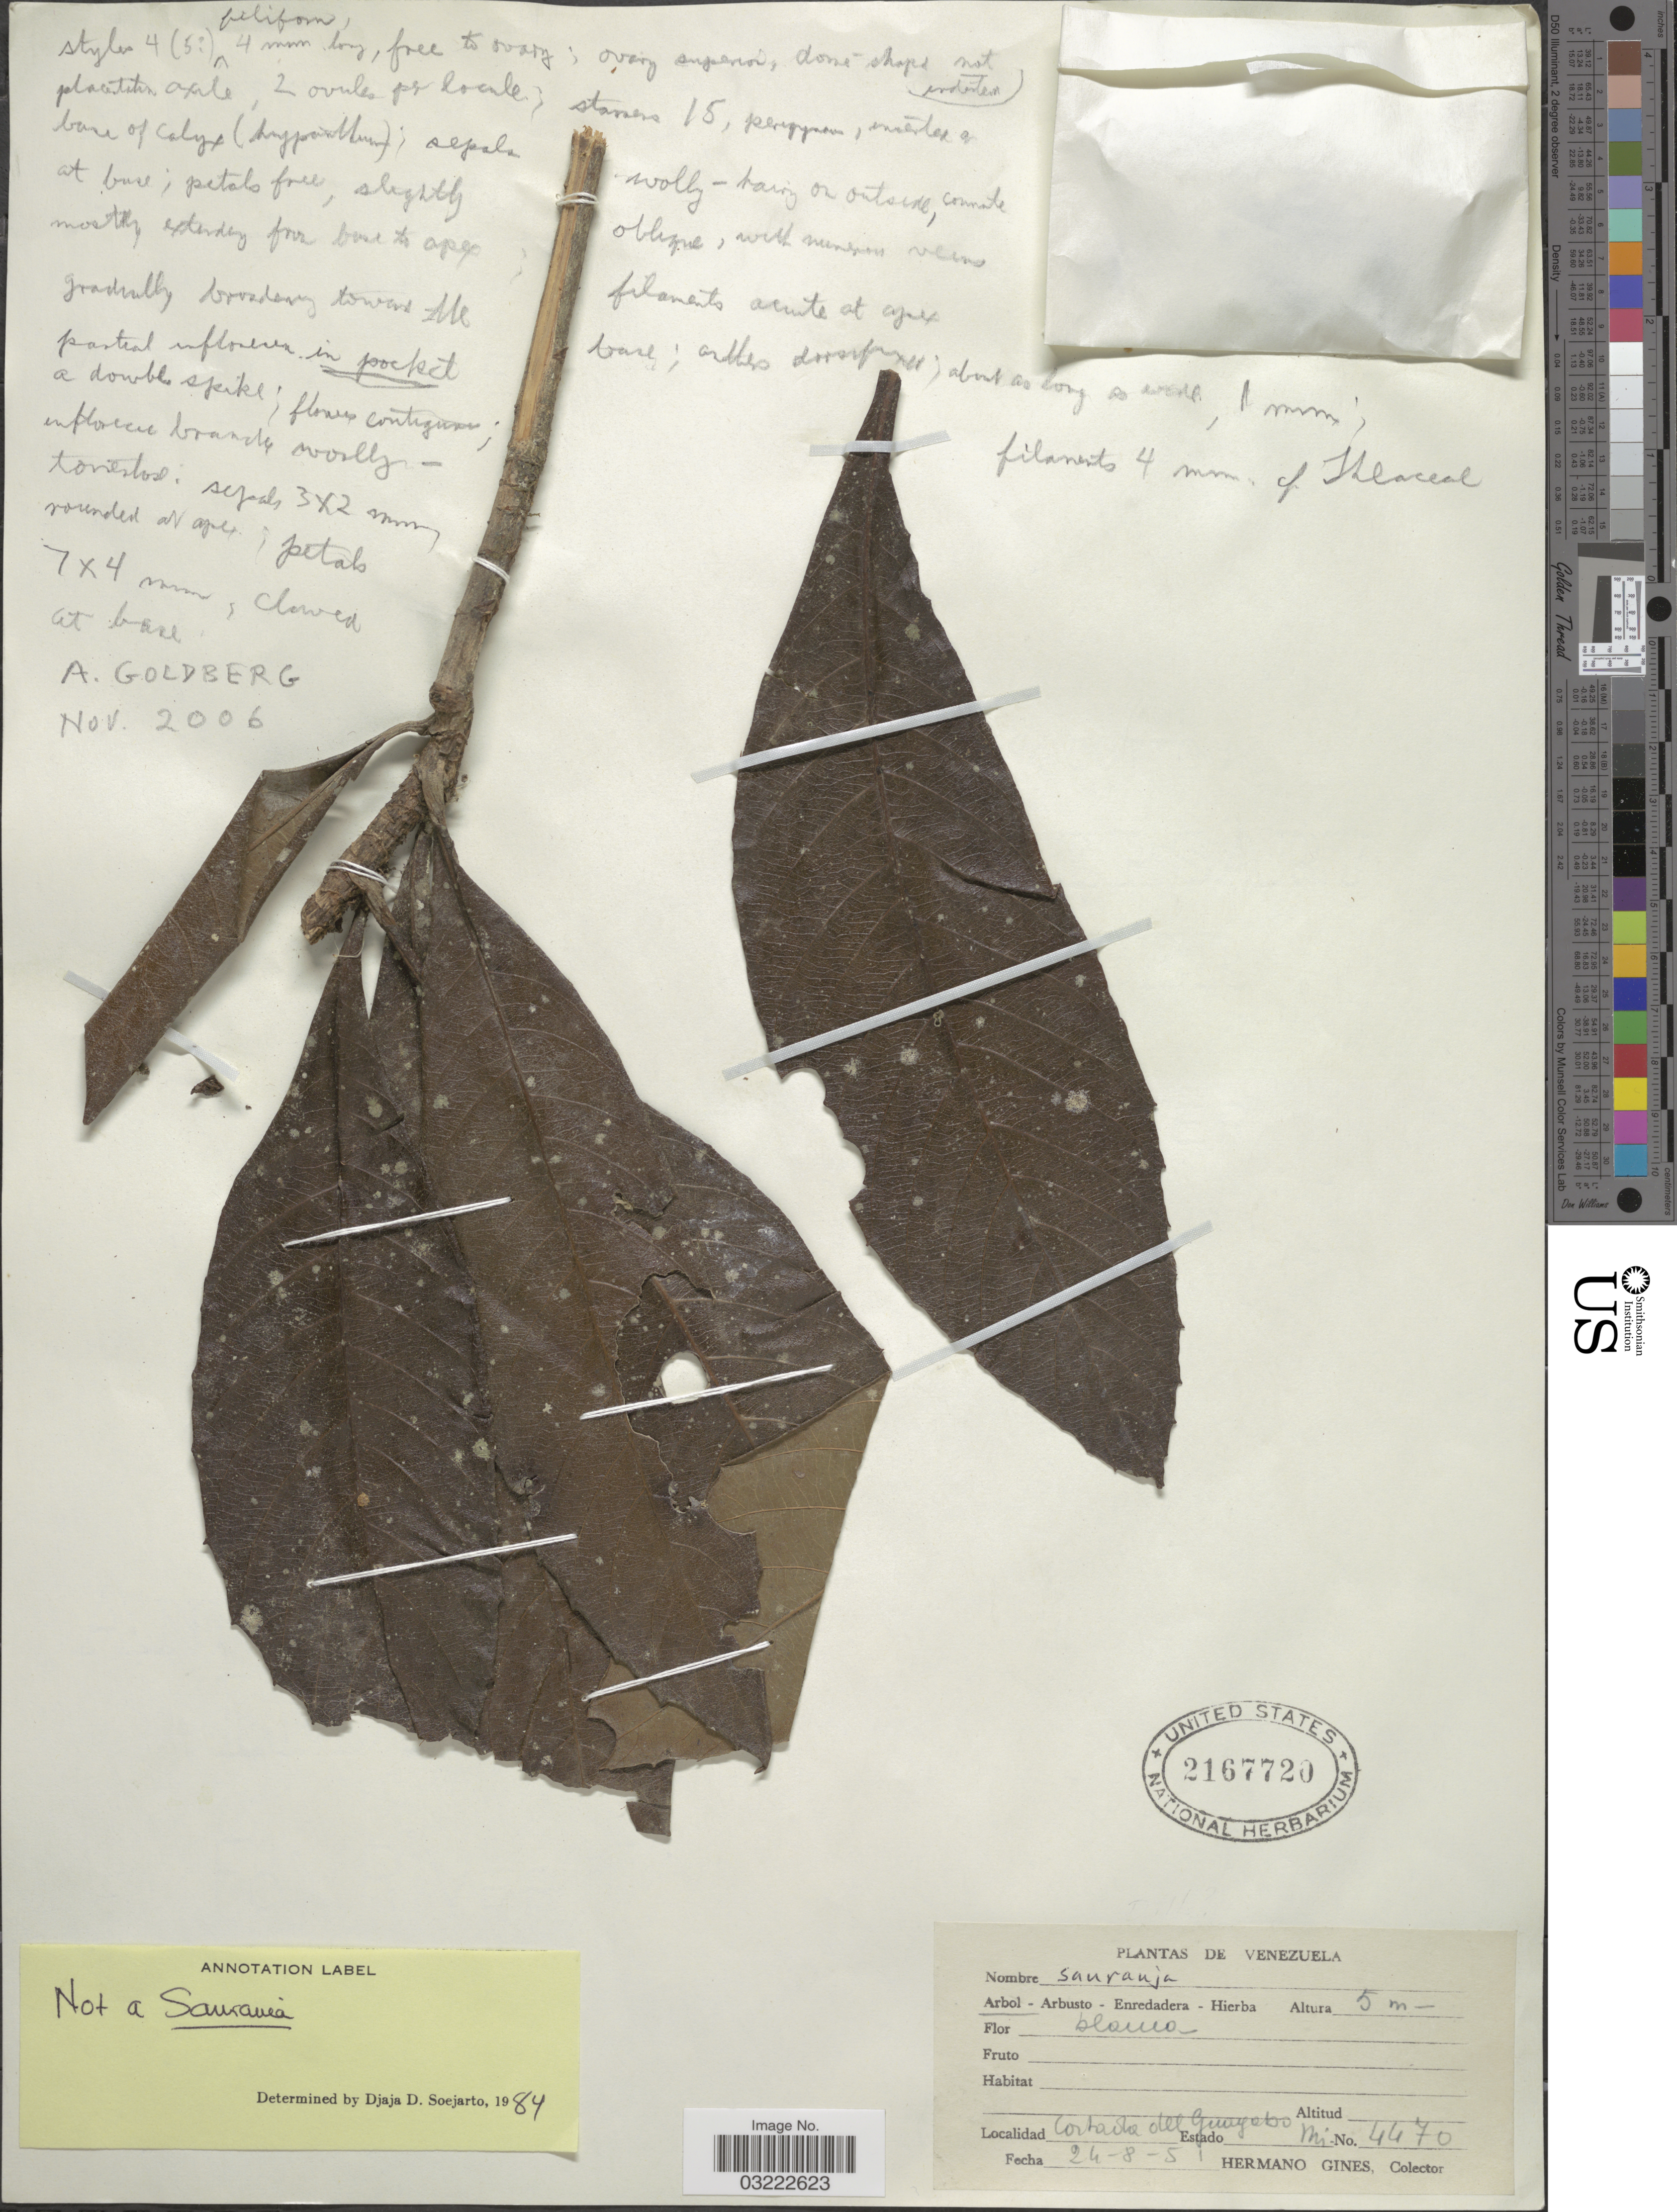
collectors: Bro. Gines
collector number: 4470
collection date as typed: Transcribed d/m/y: 24/8/51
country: Venezuela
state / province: Miranda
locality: Cortada del Guayabo.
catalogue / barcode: US 2167720